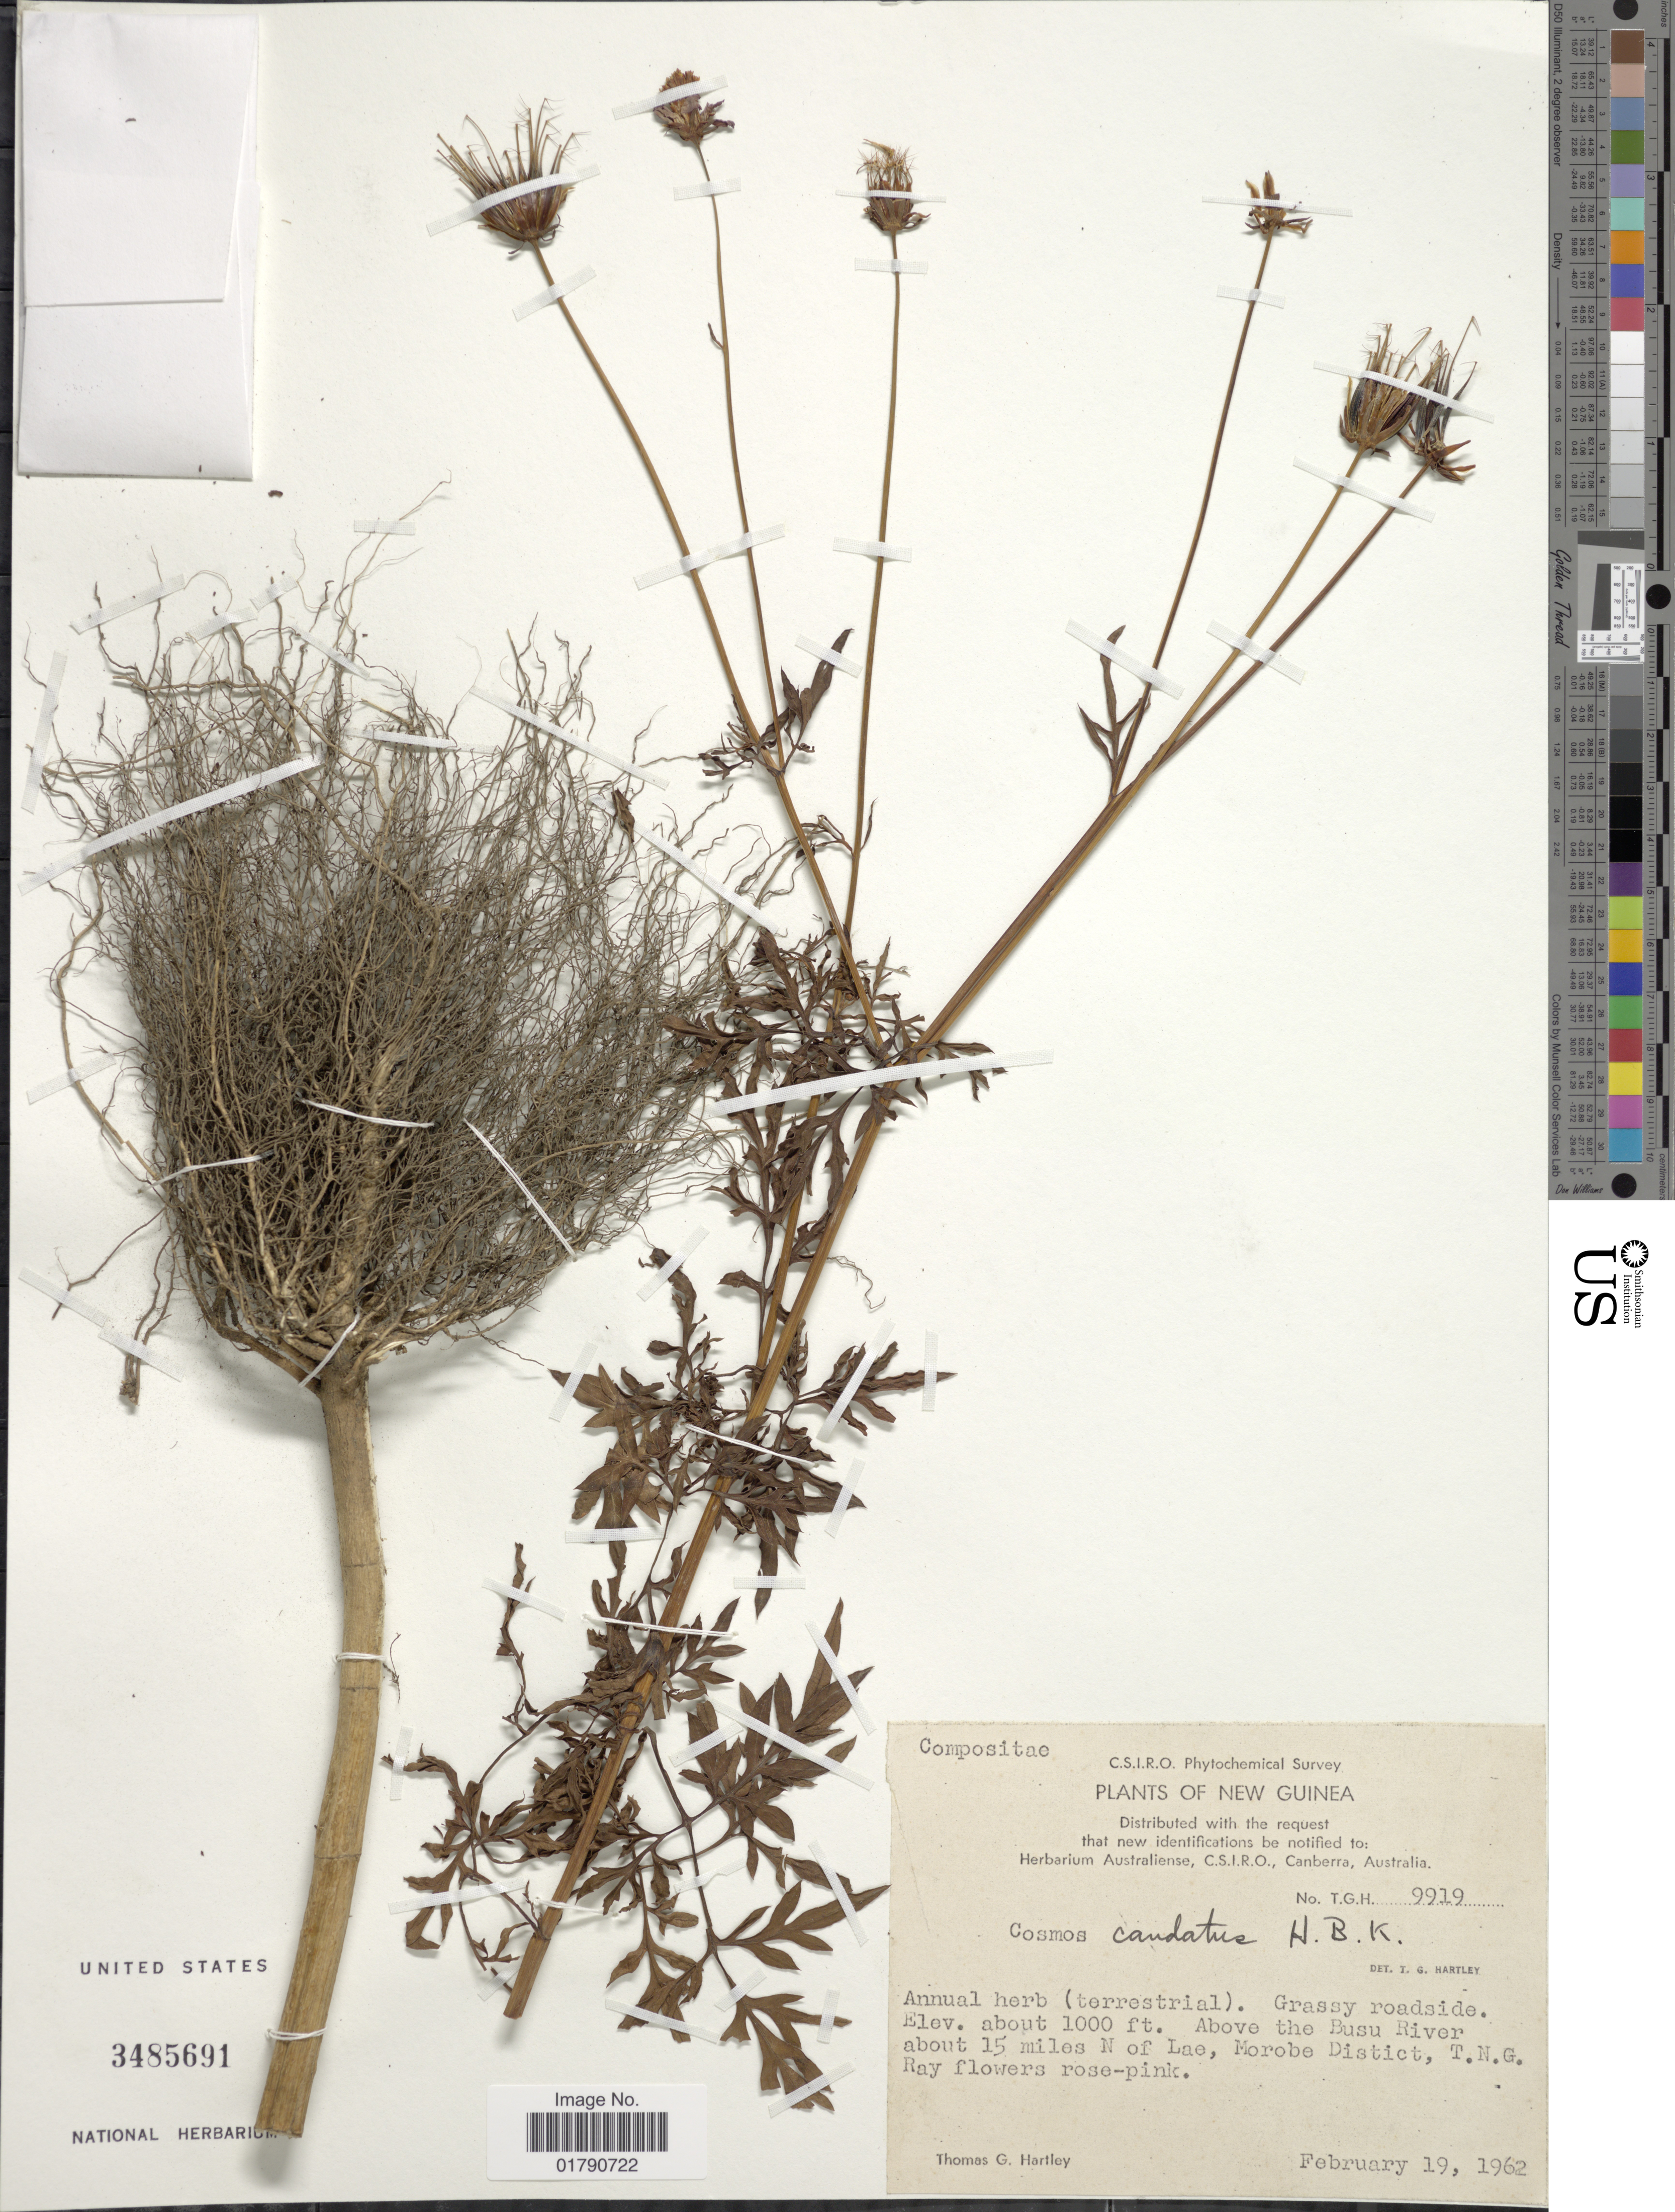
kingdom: Plantae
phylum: Tracheophyta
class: Magnoliopsida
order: Asterales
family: Asteraceae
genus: Cosmos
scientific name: Cosmos caudatus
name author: Kunth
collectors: T. G. Hartley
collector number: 9919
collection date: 1962-02-19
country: Papua New Guinea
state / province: Morobe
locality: New Guinea, above the Busu River about 15 miles N of Lae, T. N. G.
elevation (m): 305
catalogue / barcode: US 3485691